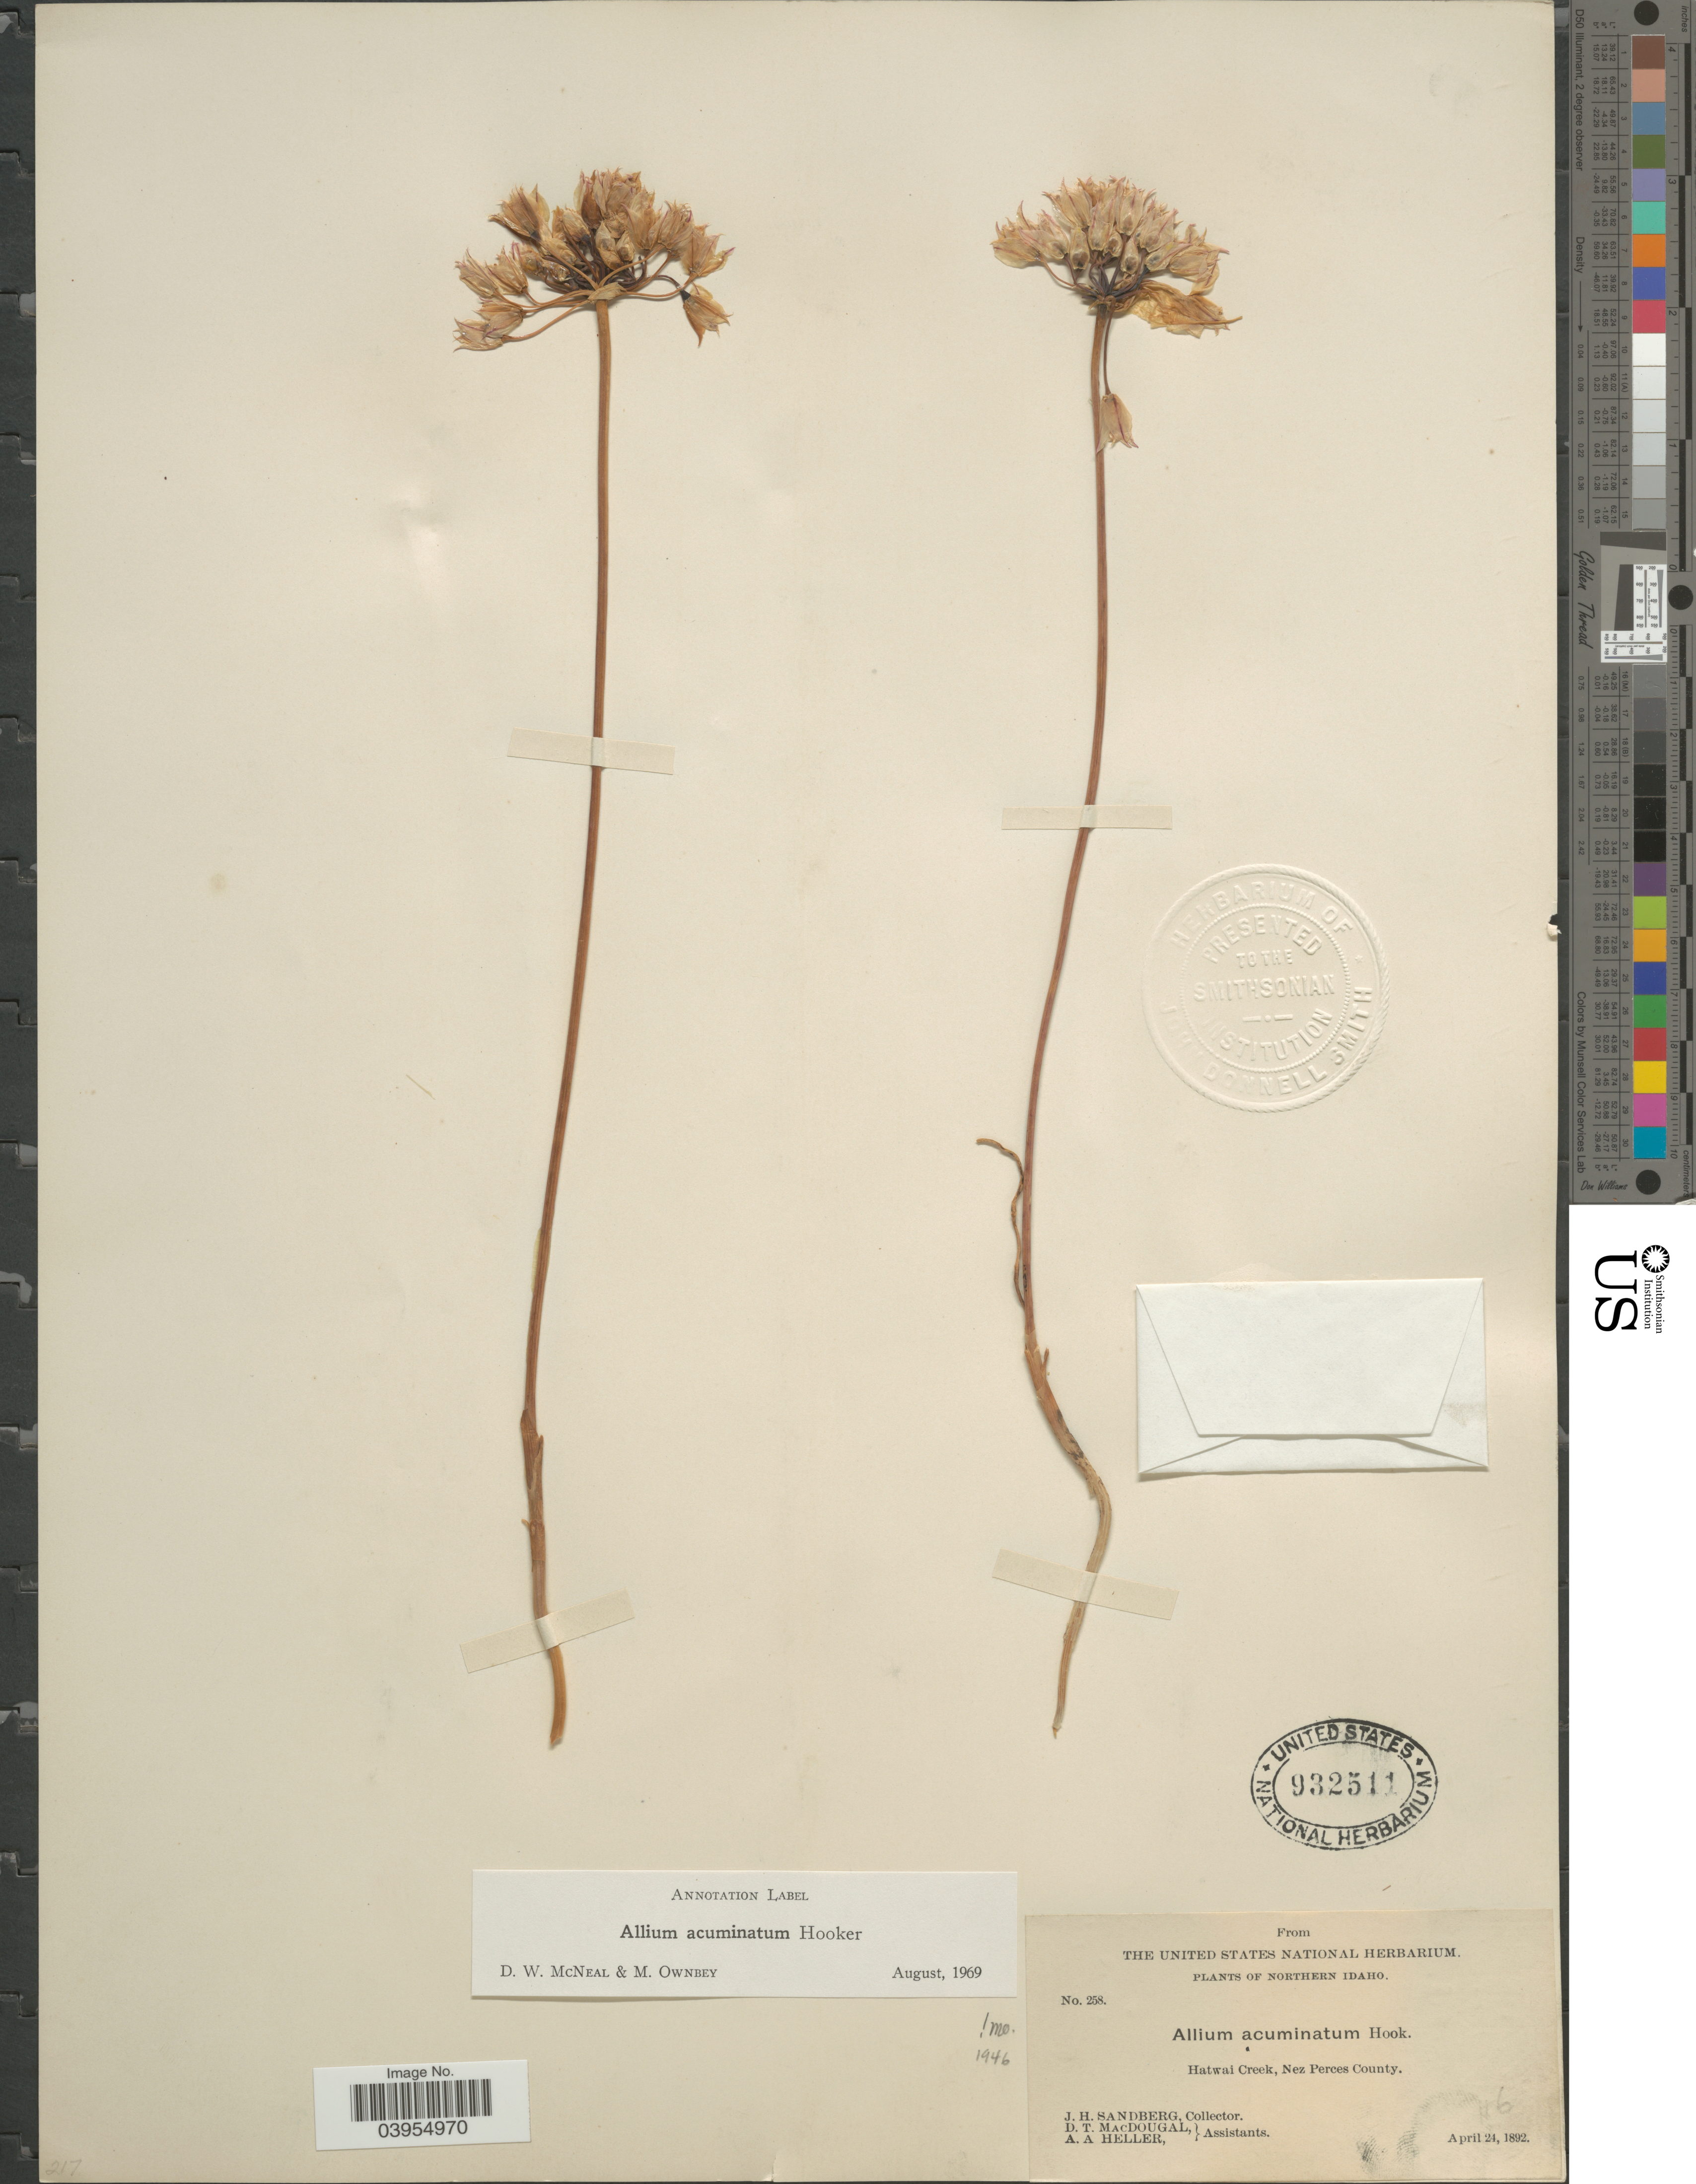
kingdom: Plantae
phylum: Tracheophyta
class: Liliopsida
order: Asparagales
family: Amaryllidaceae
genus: Allium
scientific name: Allium acuminatum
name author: Hook.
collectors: J. H. Sandberg, D. T. MacDougal & A. A. Heller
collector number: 258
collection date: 1892-04-24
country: United States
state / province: Idaho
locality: Northern Idaho. Hatwai Creek, Nez Perces County.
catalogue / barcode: US 932511